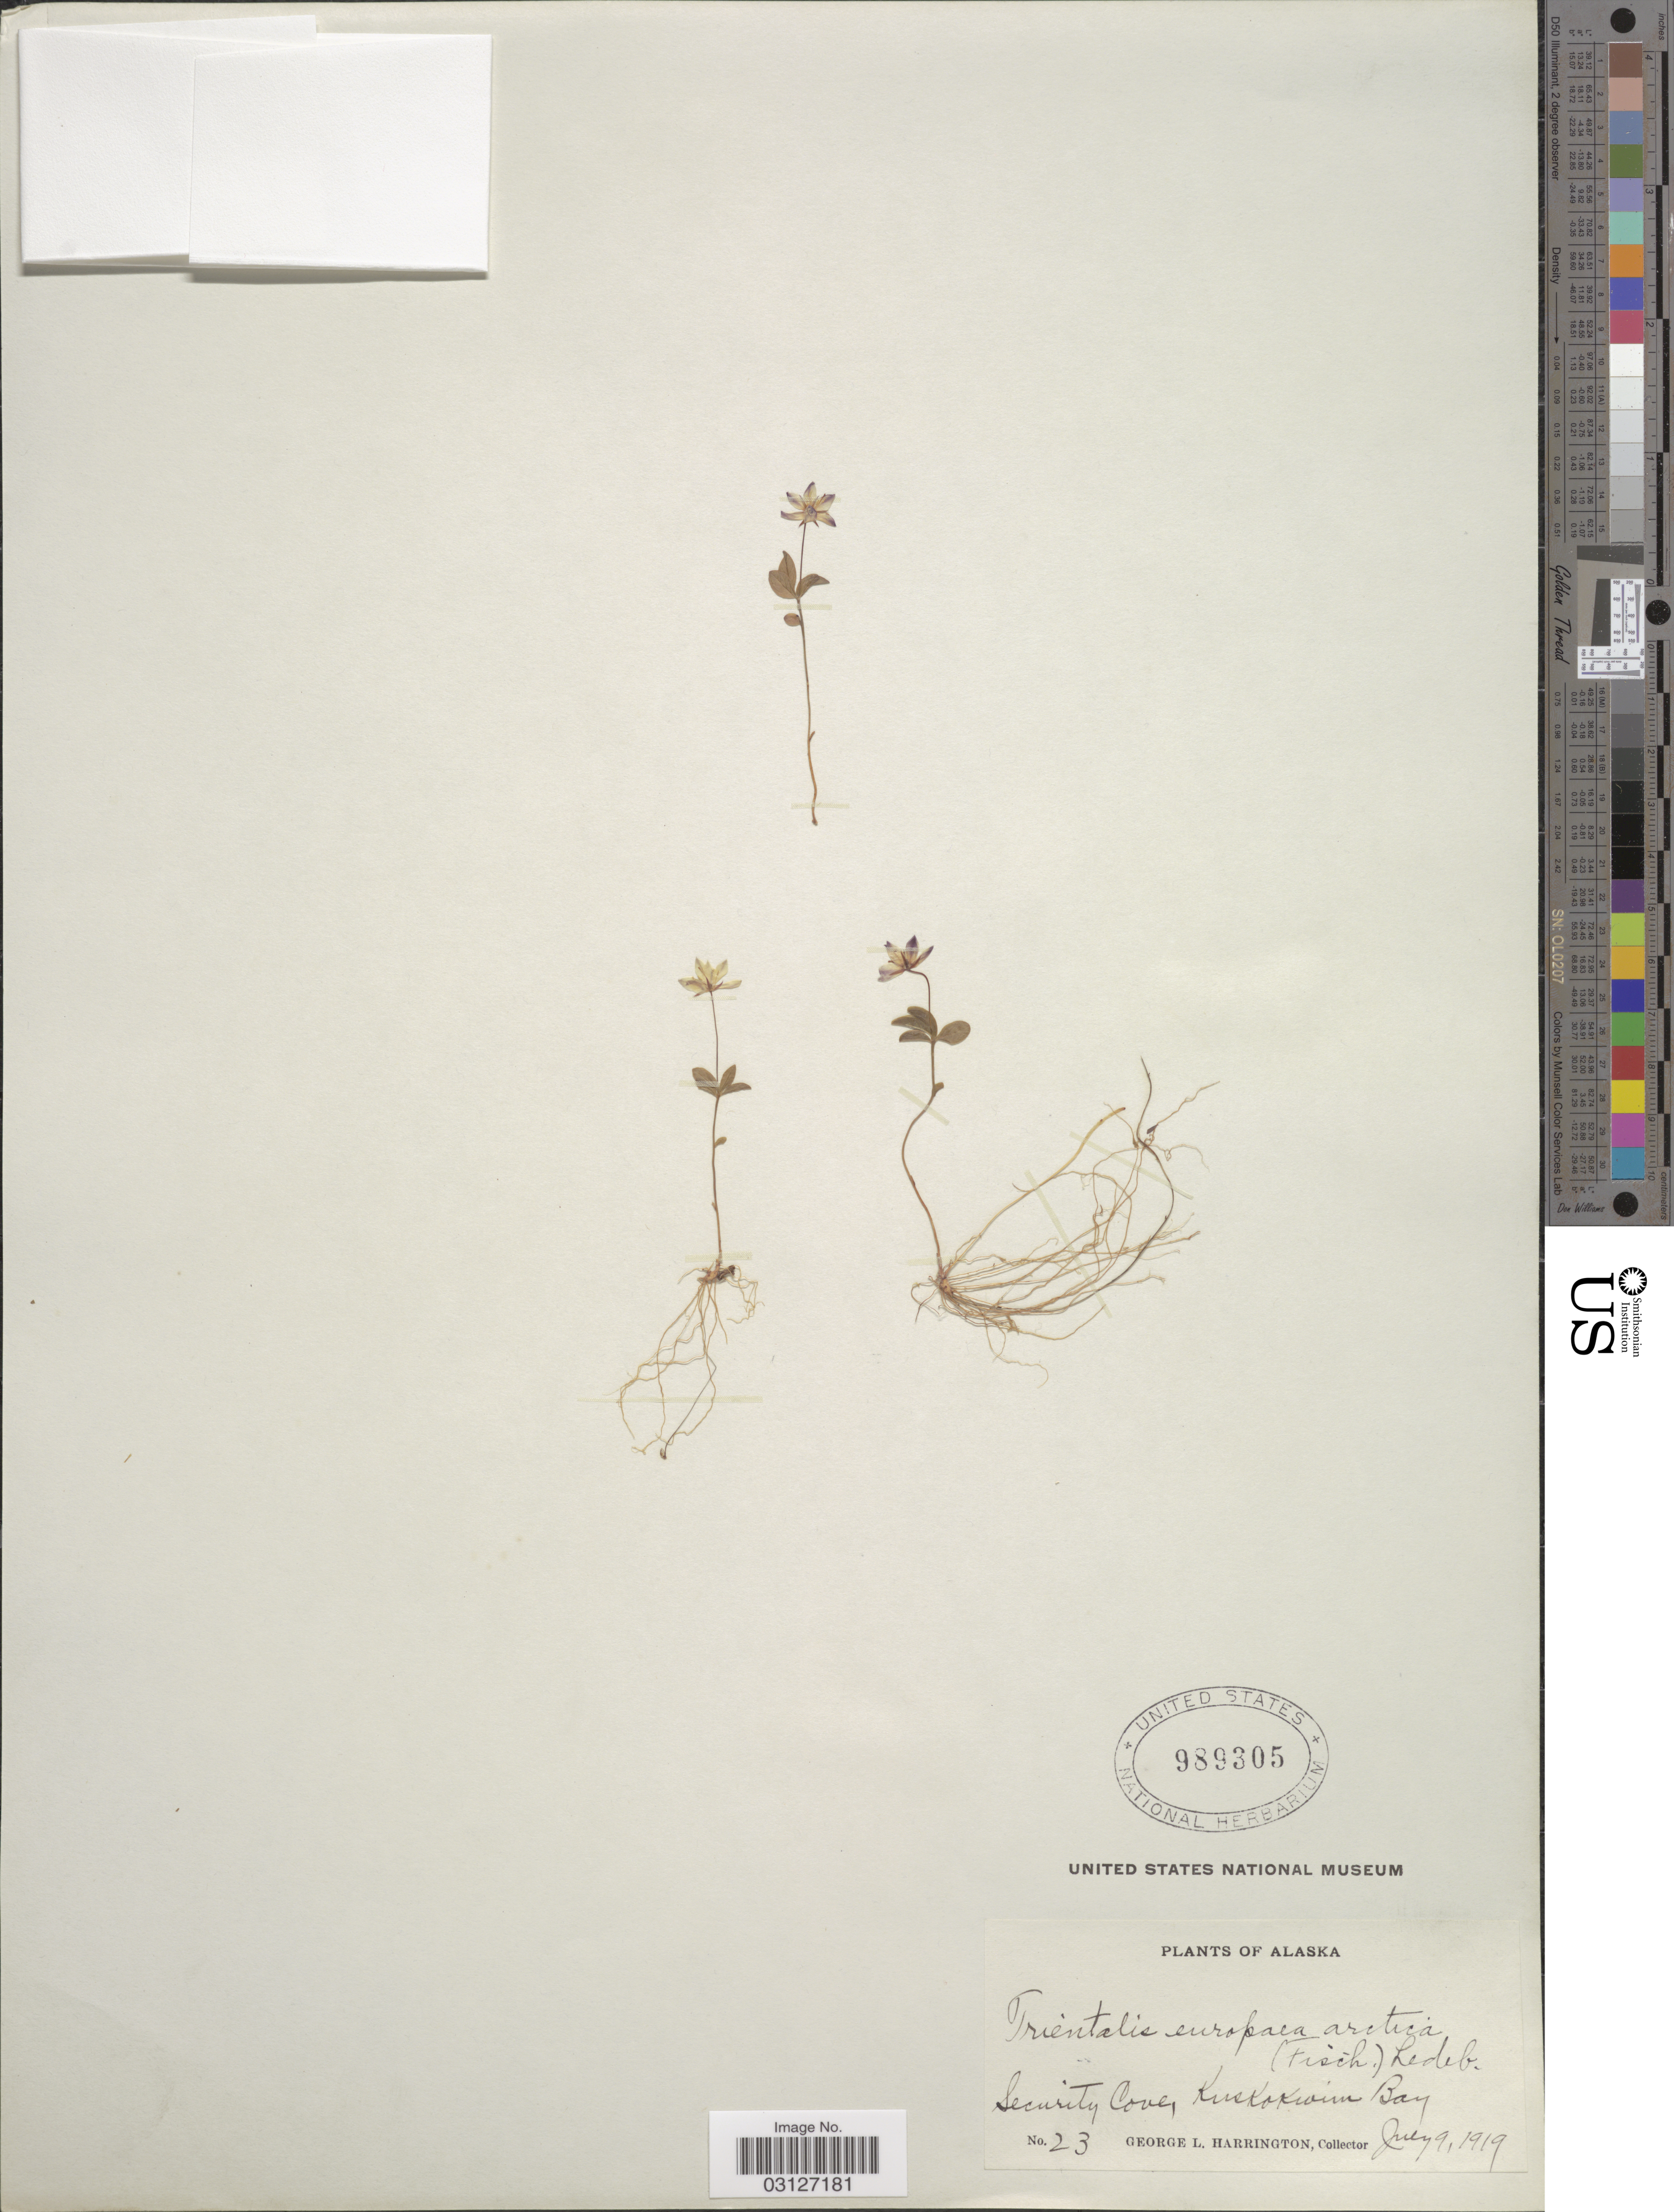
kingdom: Plantae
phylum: Tracheophyta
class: Magnoliopsida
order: Ericales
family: Primulaceae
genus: Trientalis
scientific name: Trientalis europaea subsp. arctica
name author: (Fisch. ex Hook.) Hultén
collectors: G. Harrington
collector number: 23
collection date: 1919-07-09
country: United States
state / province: Alaska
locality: Security Cove, Kuskokwim Bay.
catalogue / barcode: US 989305